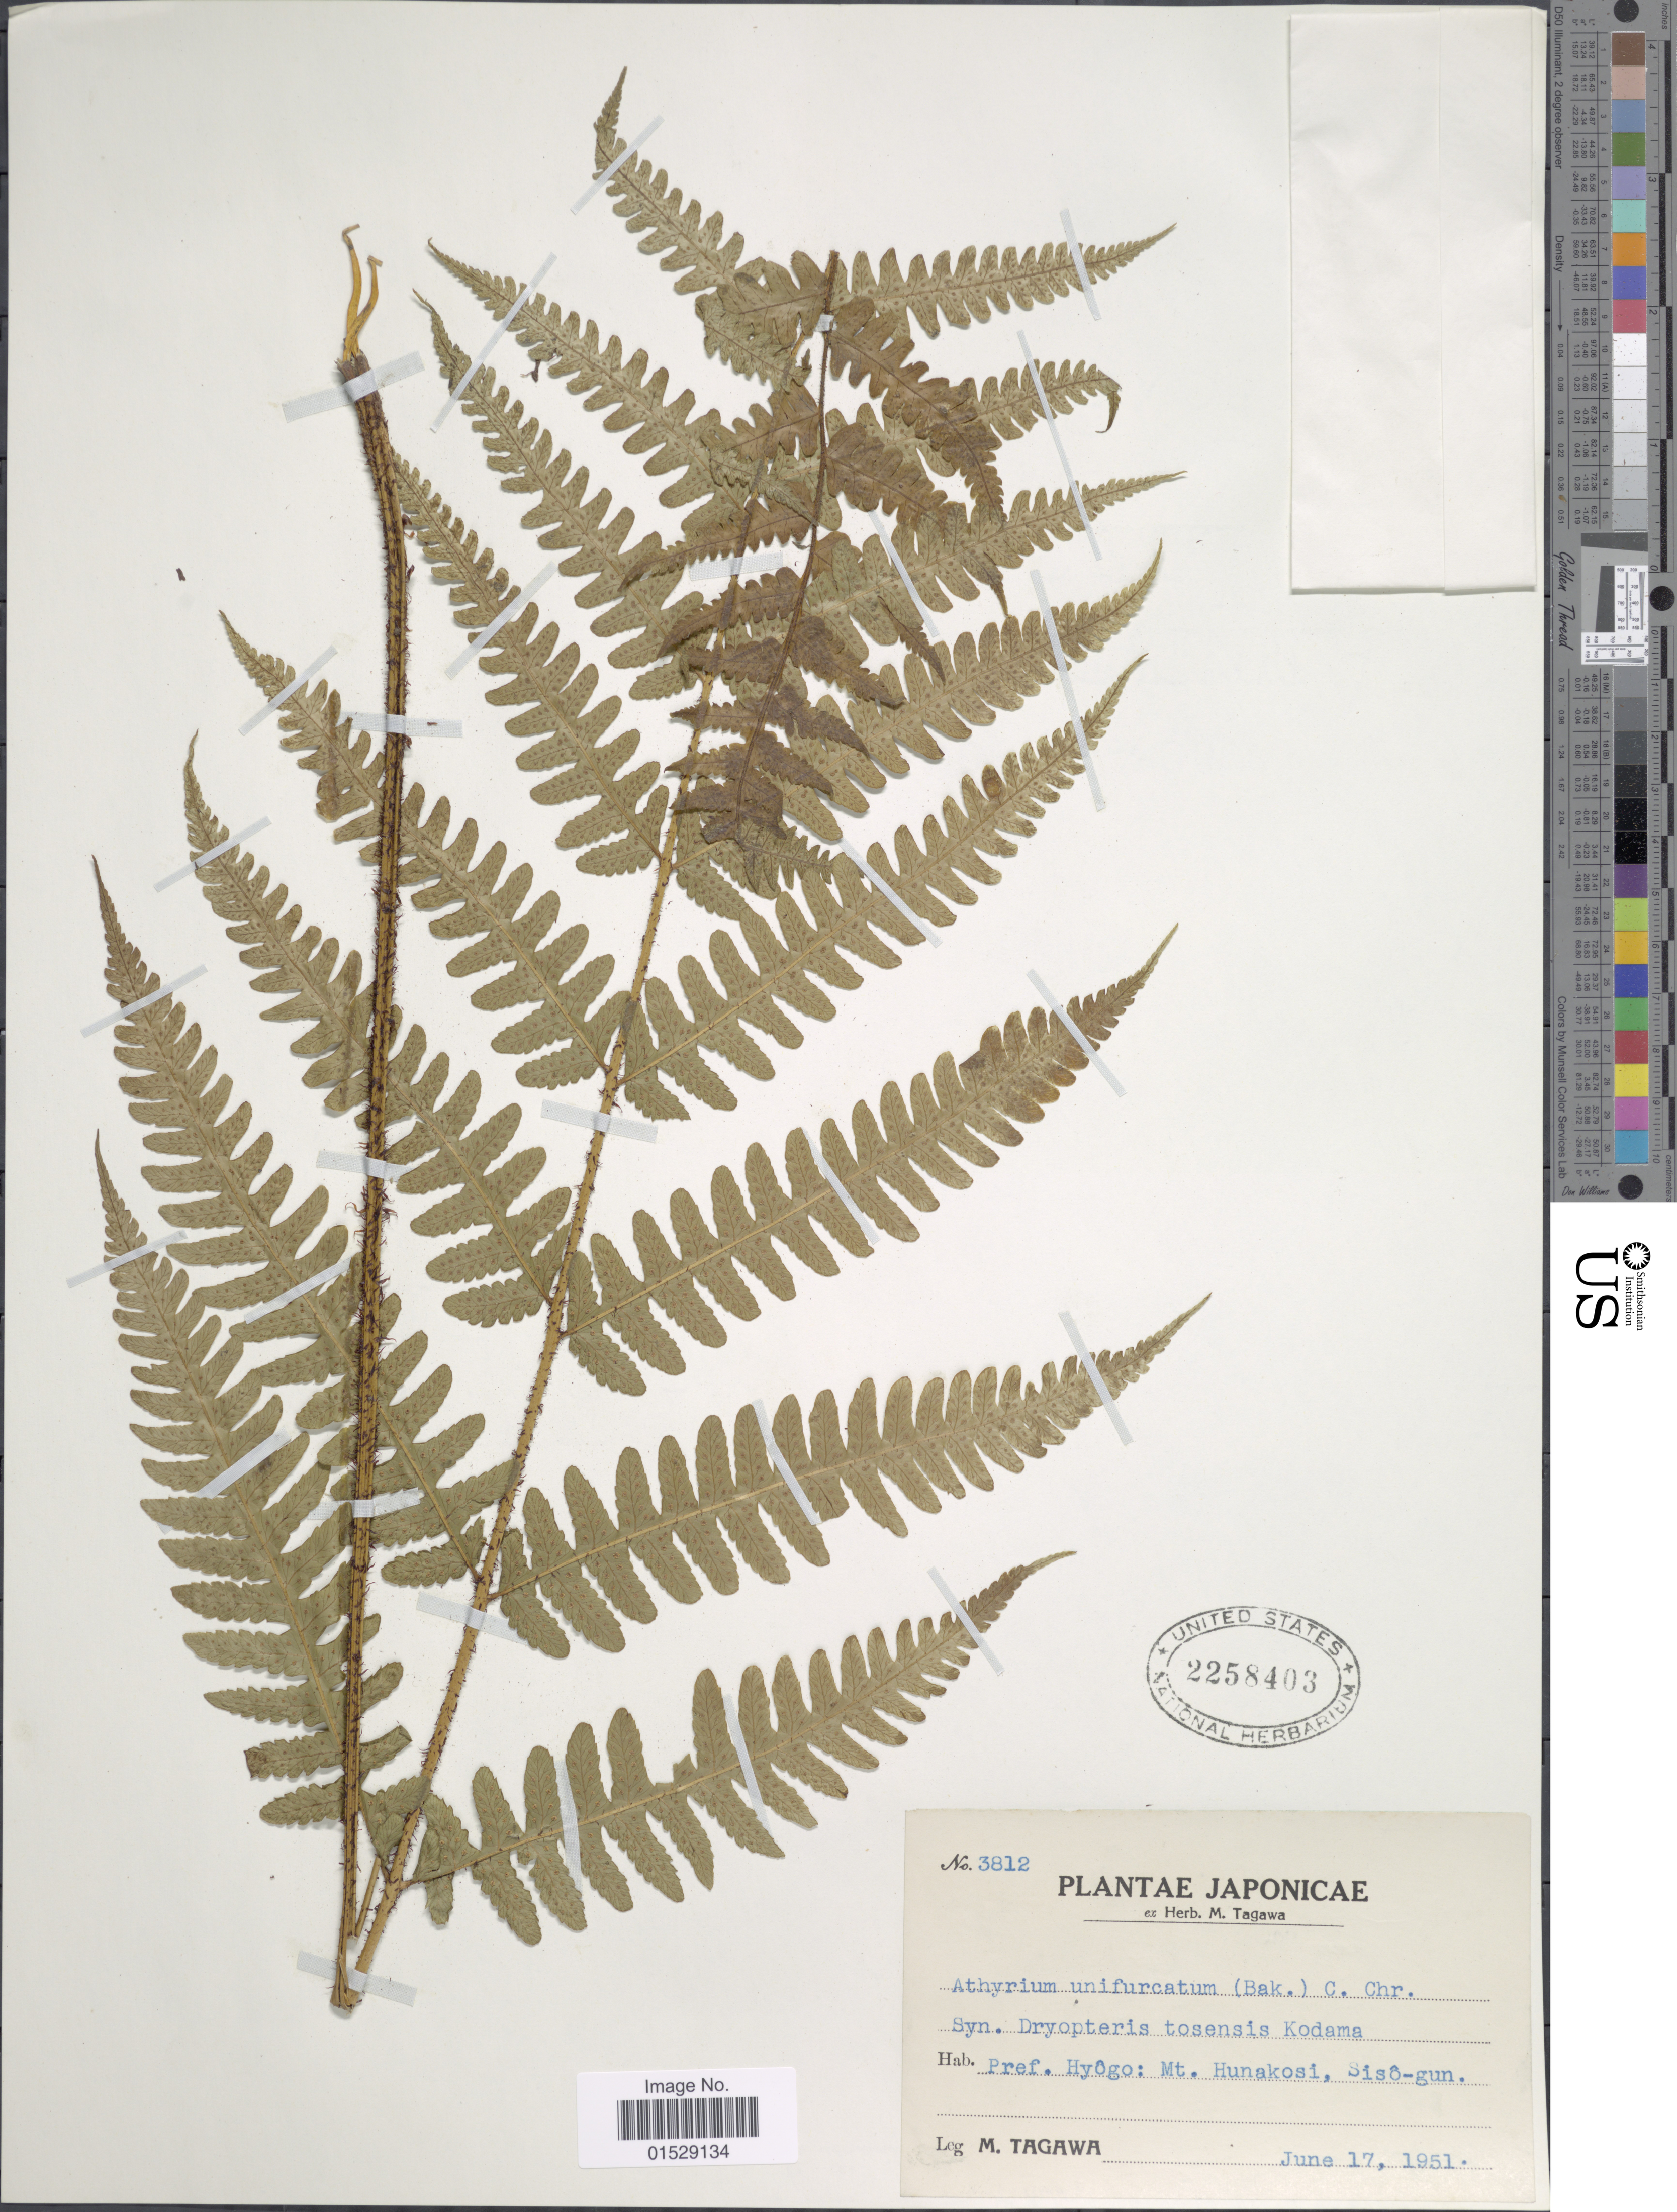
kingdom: Plantae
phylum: Tracheophyta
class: Polypodiopsida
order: Polypodiales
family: Athyriaceae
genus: Deparia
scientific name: Deparia unifurcata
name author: (Baker) M. Kato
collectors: M. Tagawa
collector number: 3812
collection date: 1951-06-17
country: Japan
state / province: Hyogo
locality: Japonicae, Pref. Hyogo: Mt. Hunakosi, Siso-gun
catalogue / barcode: US 2258403